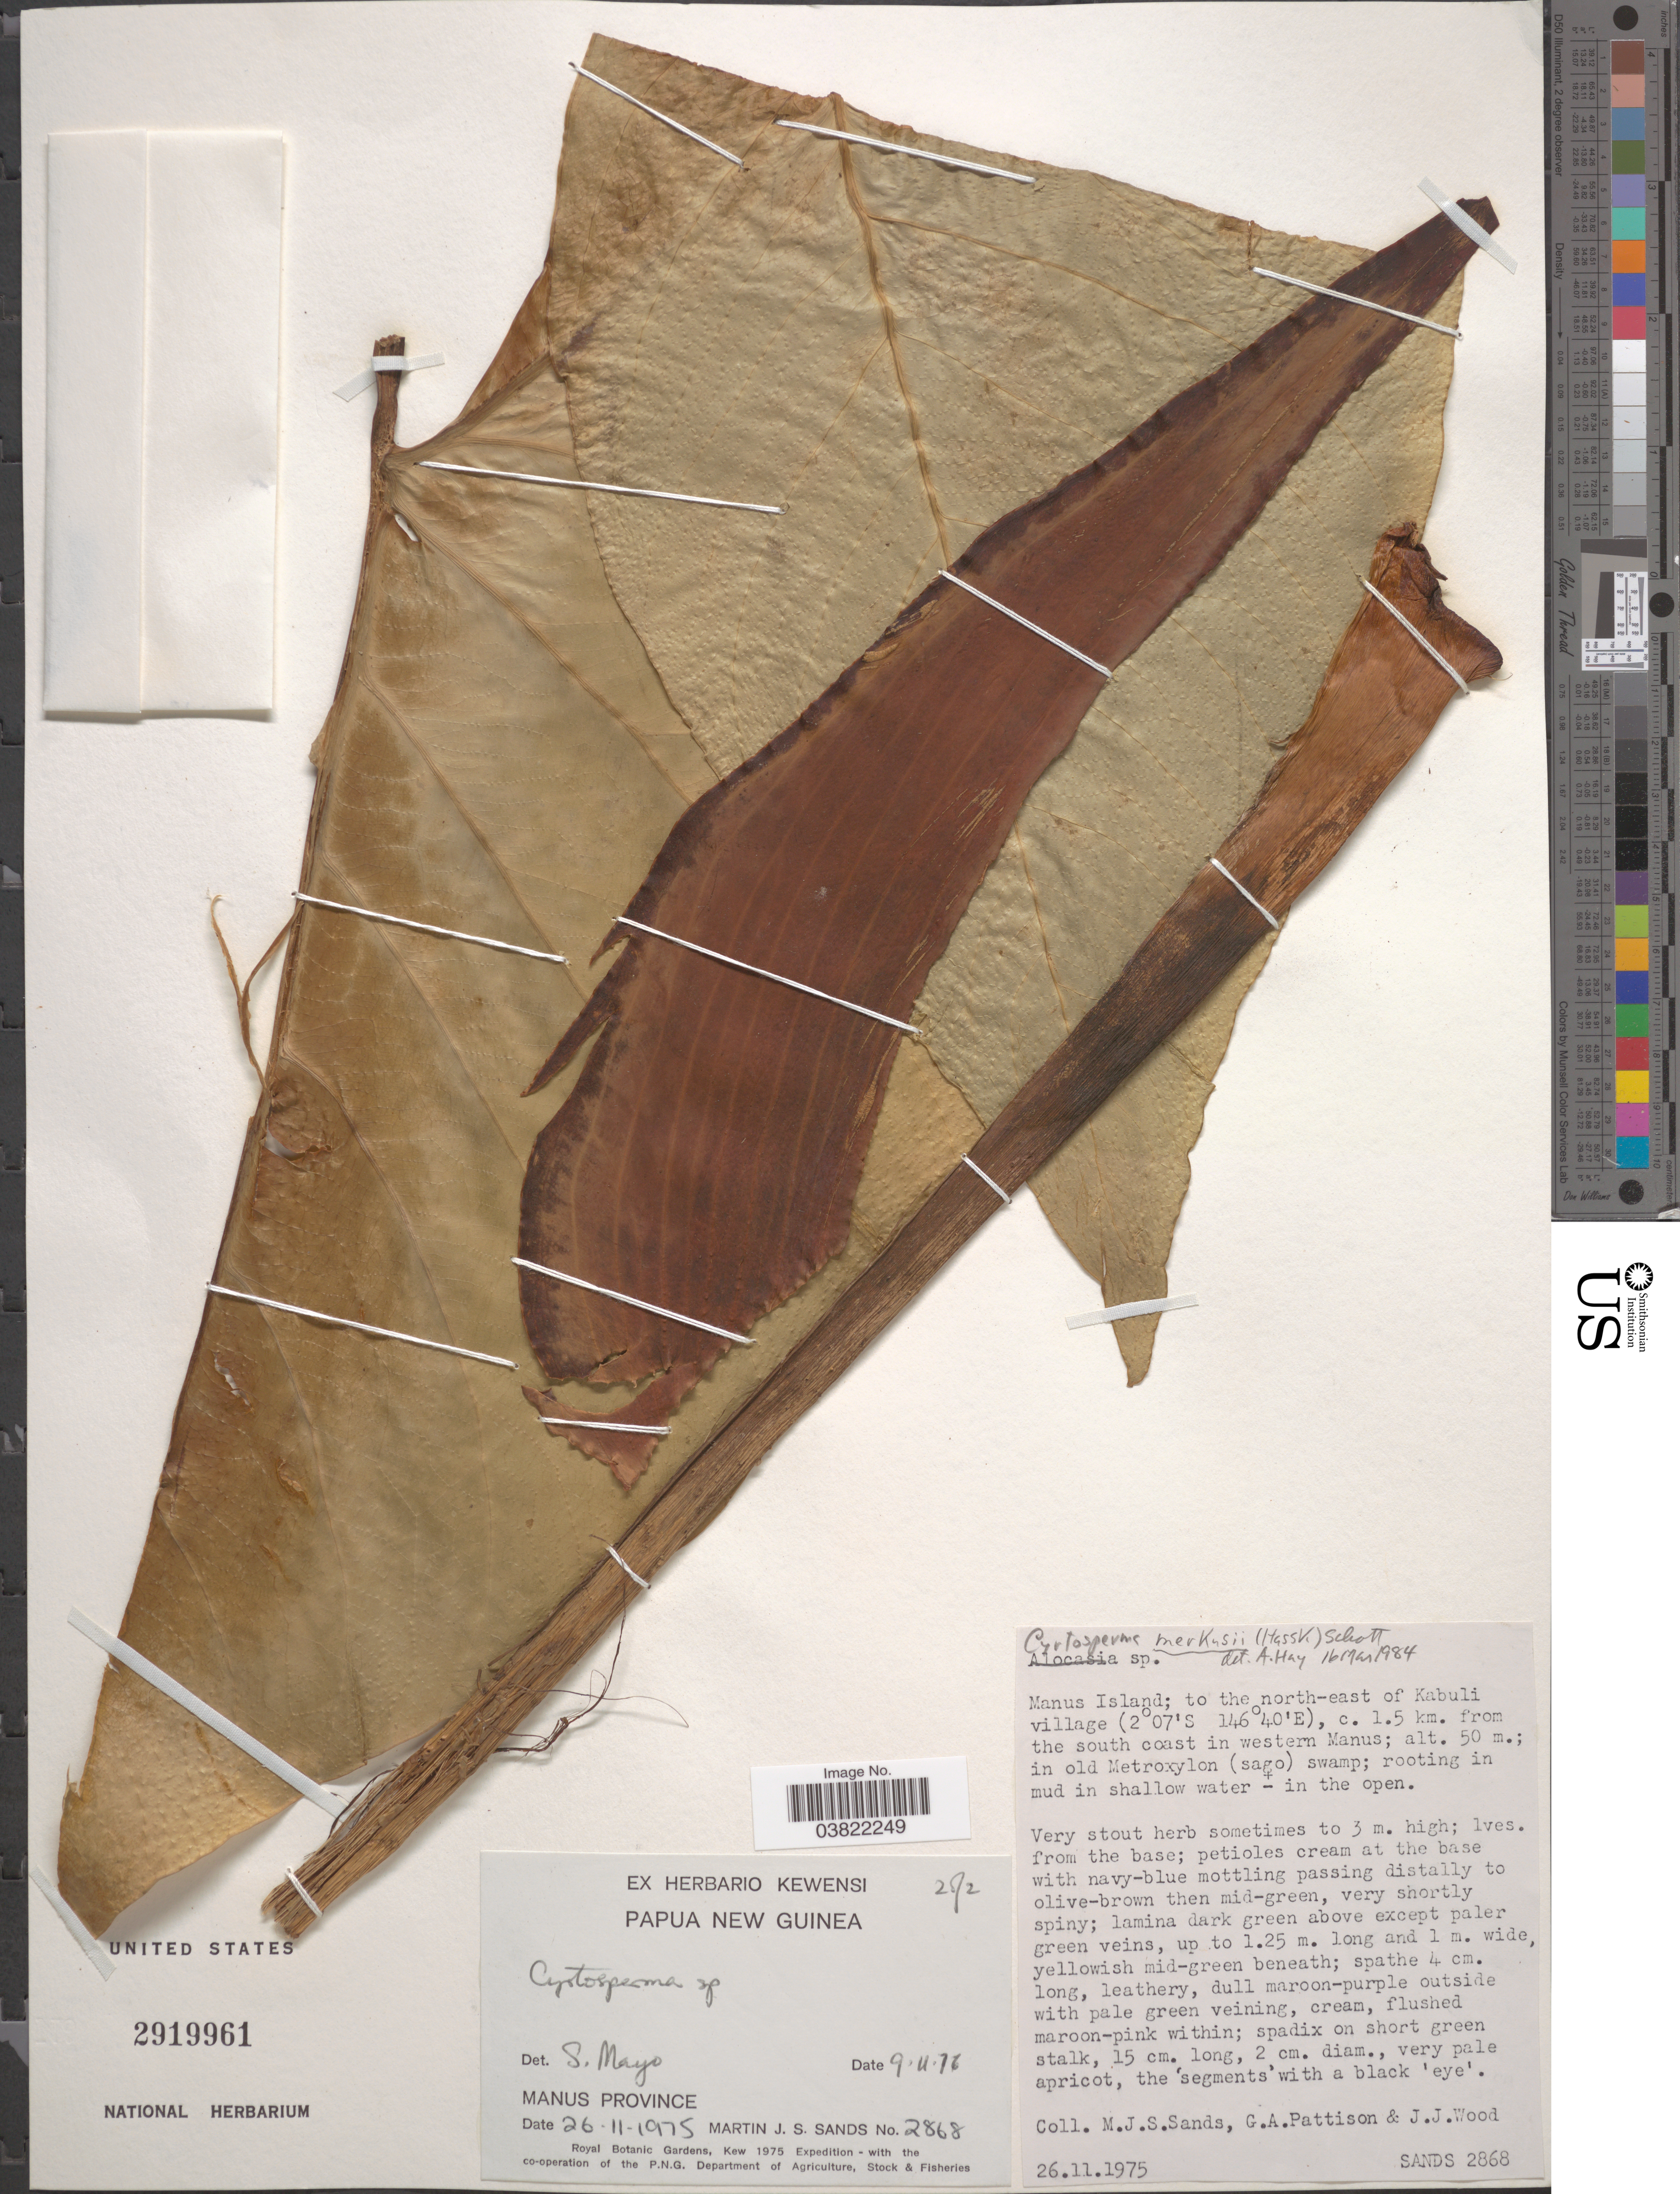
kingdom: Plantae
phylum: Tracheophyta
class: Liliopsida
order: Alismatales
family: Araceae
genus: Cyrtosperma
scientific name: Cyrtosperma merkusii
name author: (Hassk.) Schott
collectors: M. Sands, G. Pattison & J. Wood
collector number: SANDS 2868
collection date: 1975-11-26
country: Papua New Guinea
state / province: Manus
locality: Manus Island.; to the north-east of Kabuli village, c. 1.5 km. from the south coast in western Manus.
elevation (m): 50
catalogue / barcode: US 2919961